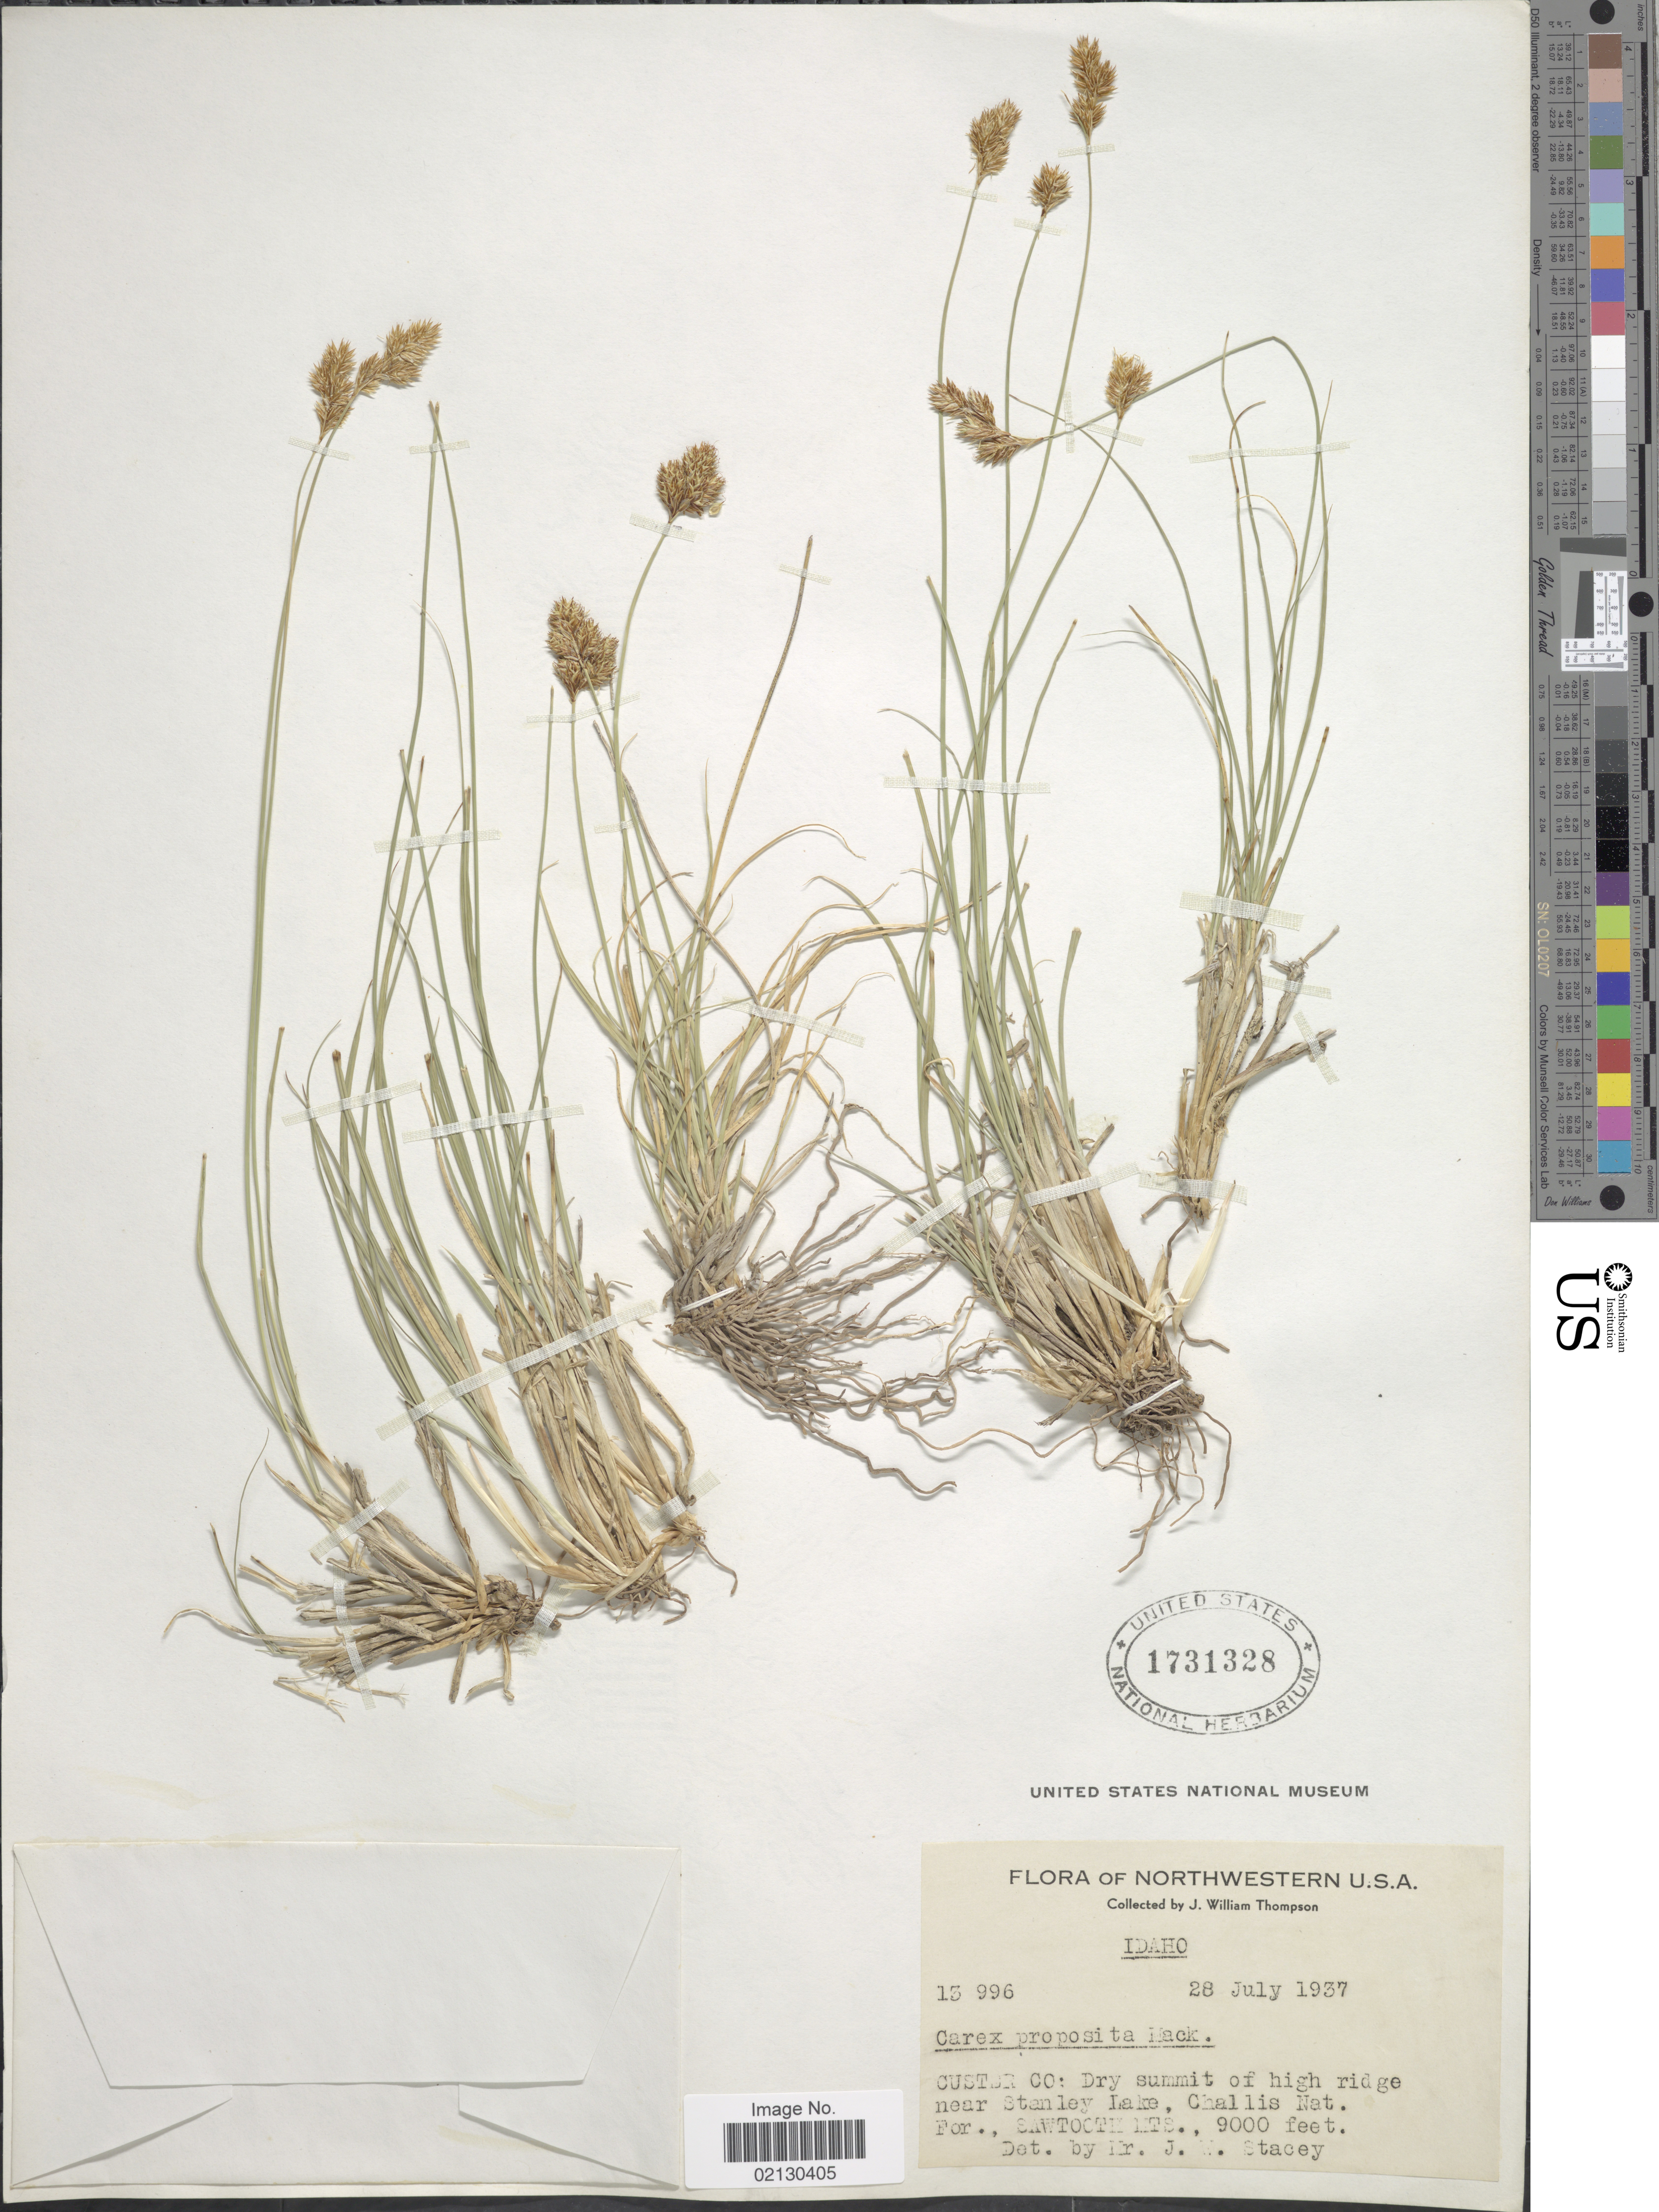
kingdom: Plantae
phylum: Tracheophyta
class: Liliopsida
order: Poales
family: Cyperaceae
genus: Carex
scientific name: Carex proposita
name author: Mack.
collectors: J. W. Thompson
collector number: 13996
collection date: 1937-07-28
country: United States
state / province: Idaho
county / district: Custer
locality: Dry summit of high ridge near Stanley Lake, Challis Nat. For., Sawtooth Mts.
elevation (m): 2743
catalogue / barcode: US 1731328